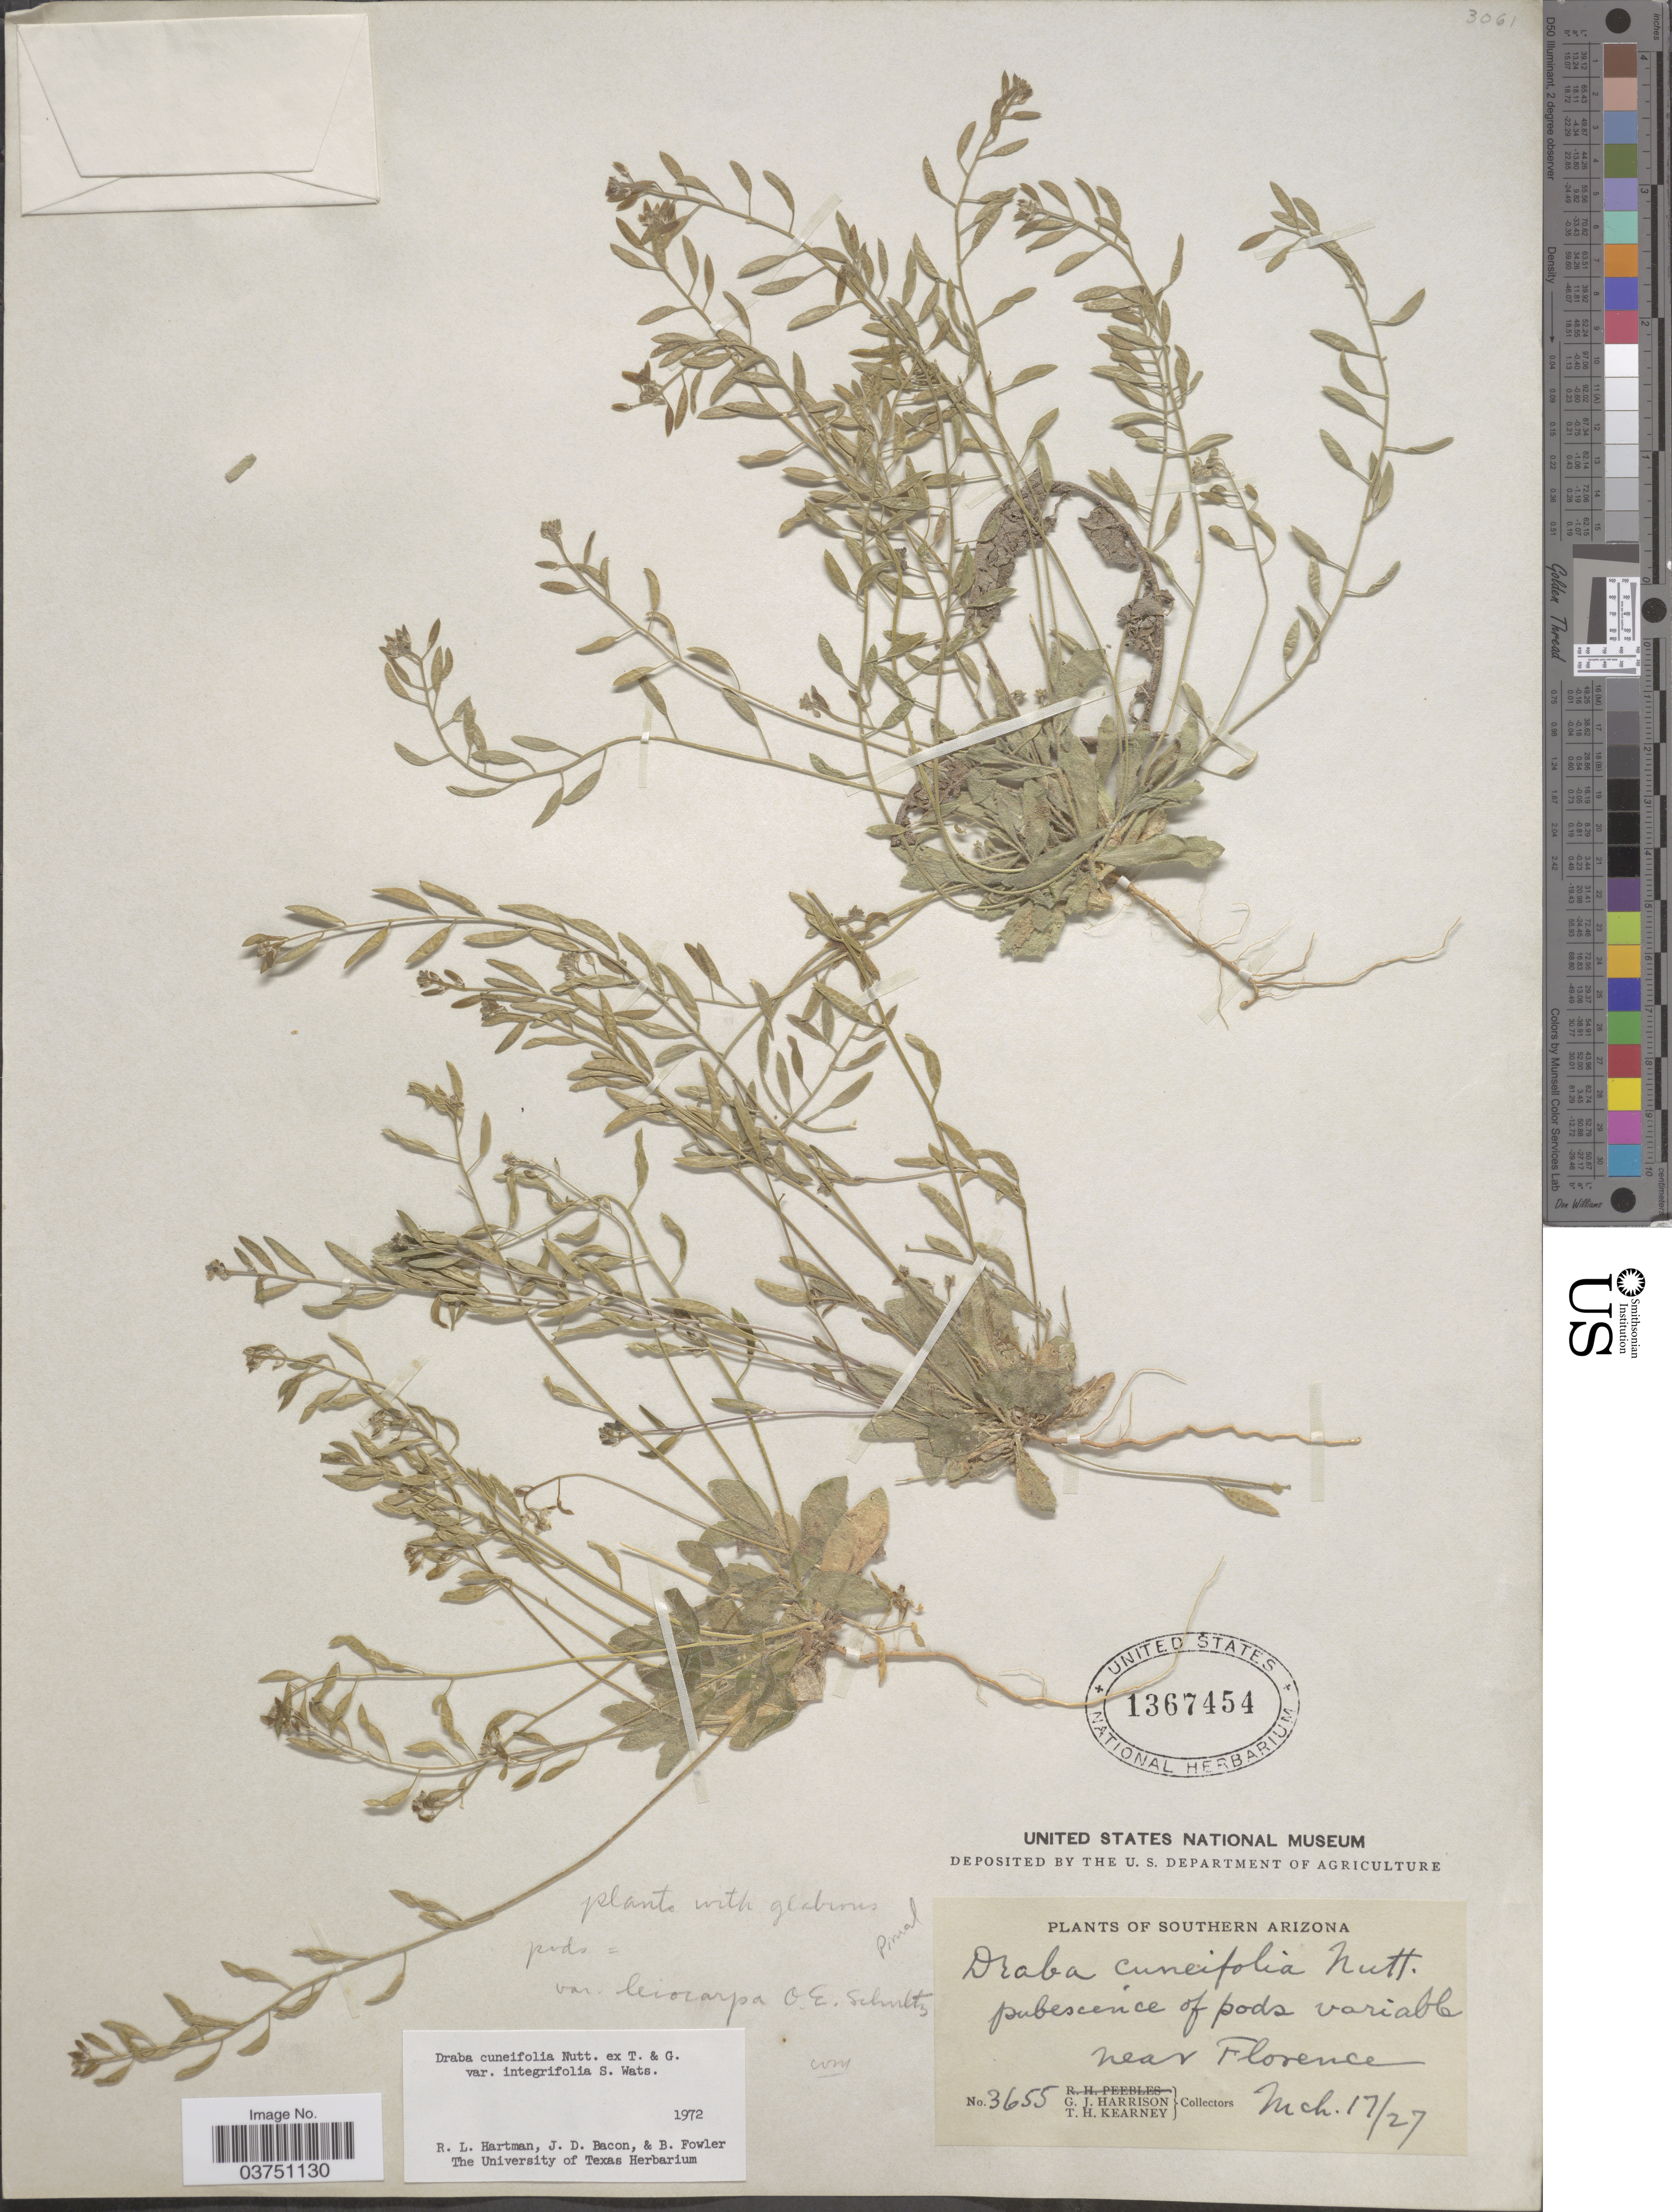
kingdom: Plantae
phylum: Tracheophyta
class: Magnoliopsida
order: Brassicales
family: Brassicaceae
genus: Draba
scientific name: Draba cuneifolia var. integrifolia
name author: S. Watson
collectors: G. J. Harrison & T. H. Kearney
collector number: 3655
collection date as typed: Transcribed d/m/y: 17/3/27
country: United States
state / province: Arizona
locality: Southern Arizona. Near Florence.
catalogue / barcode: US 1367454